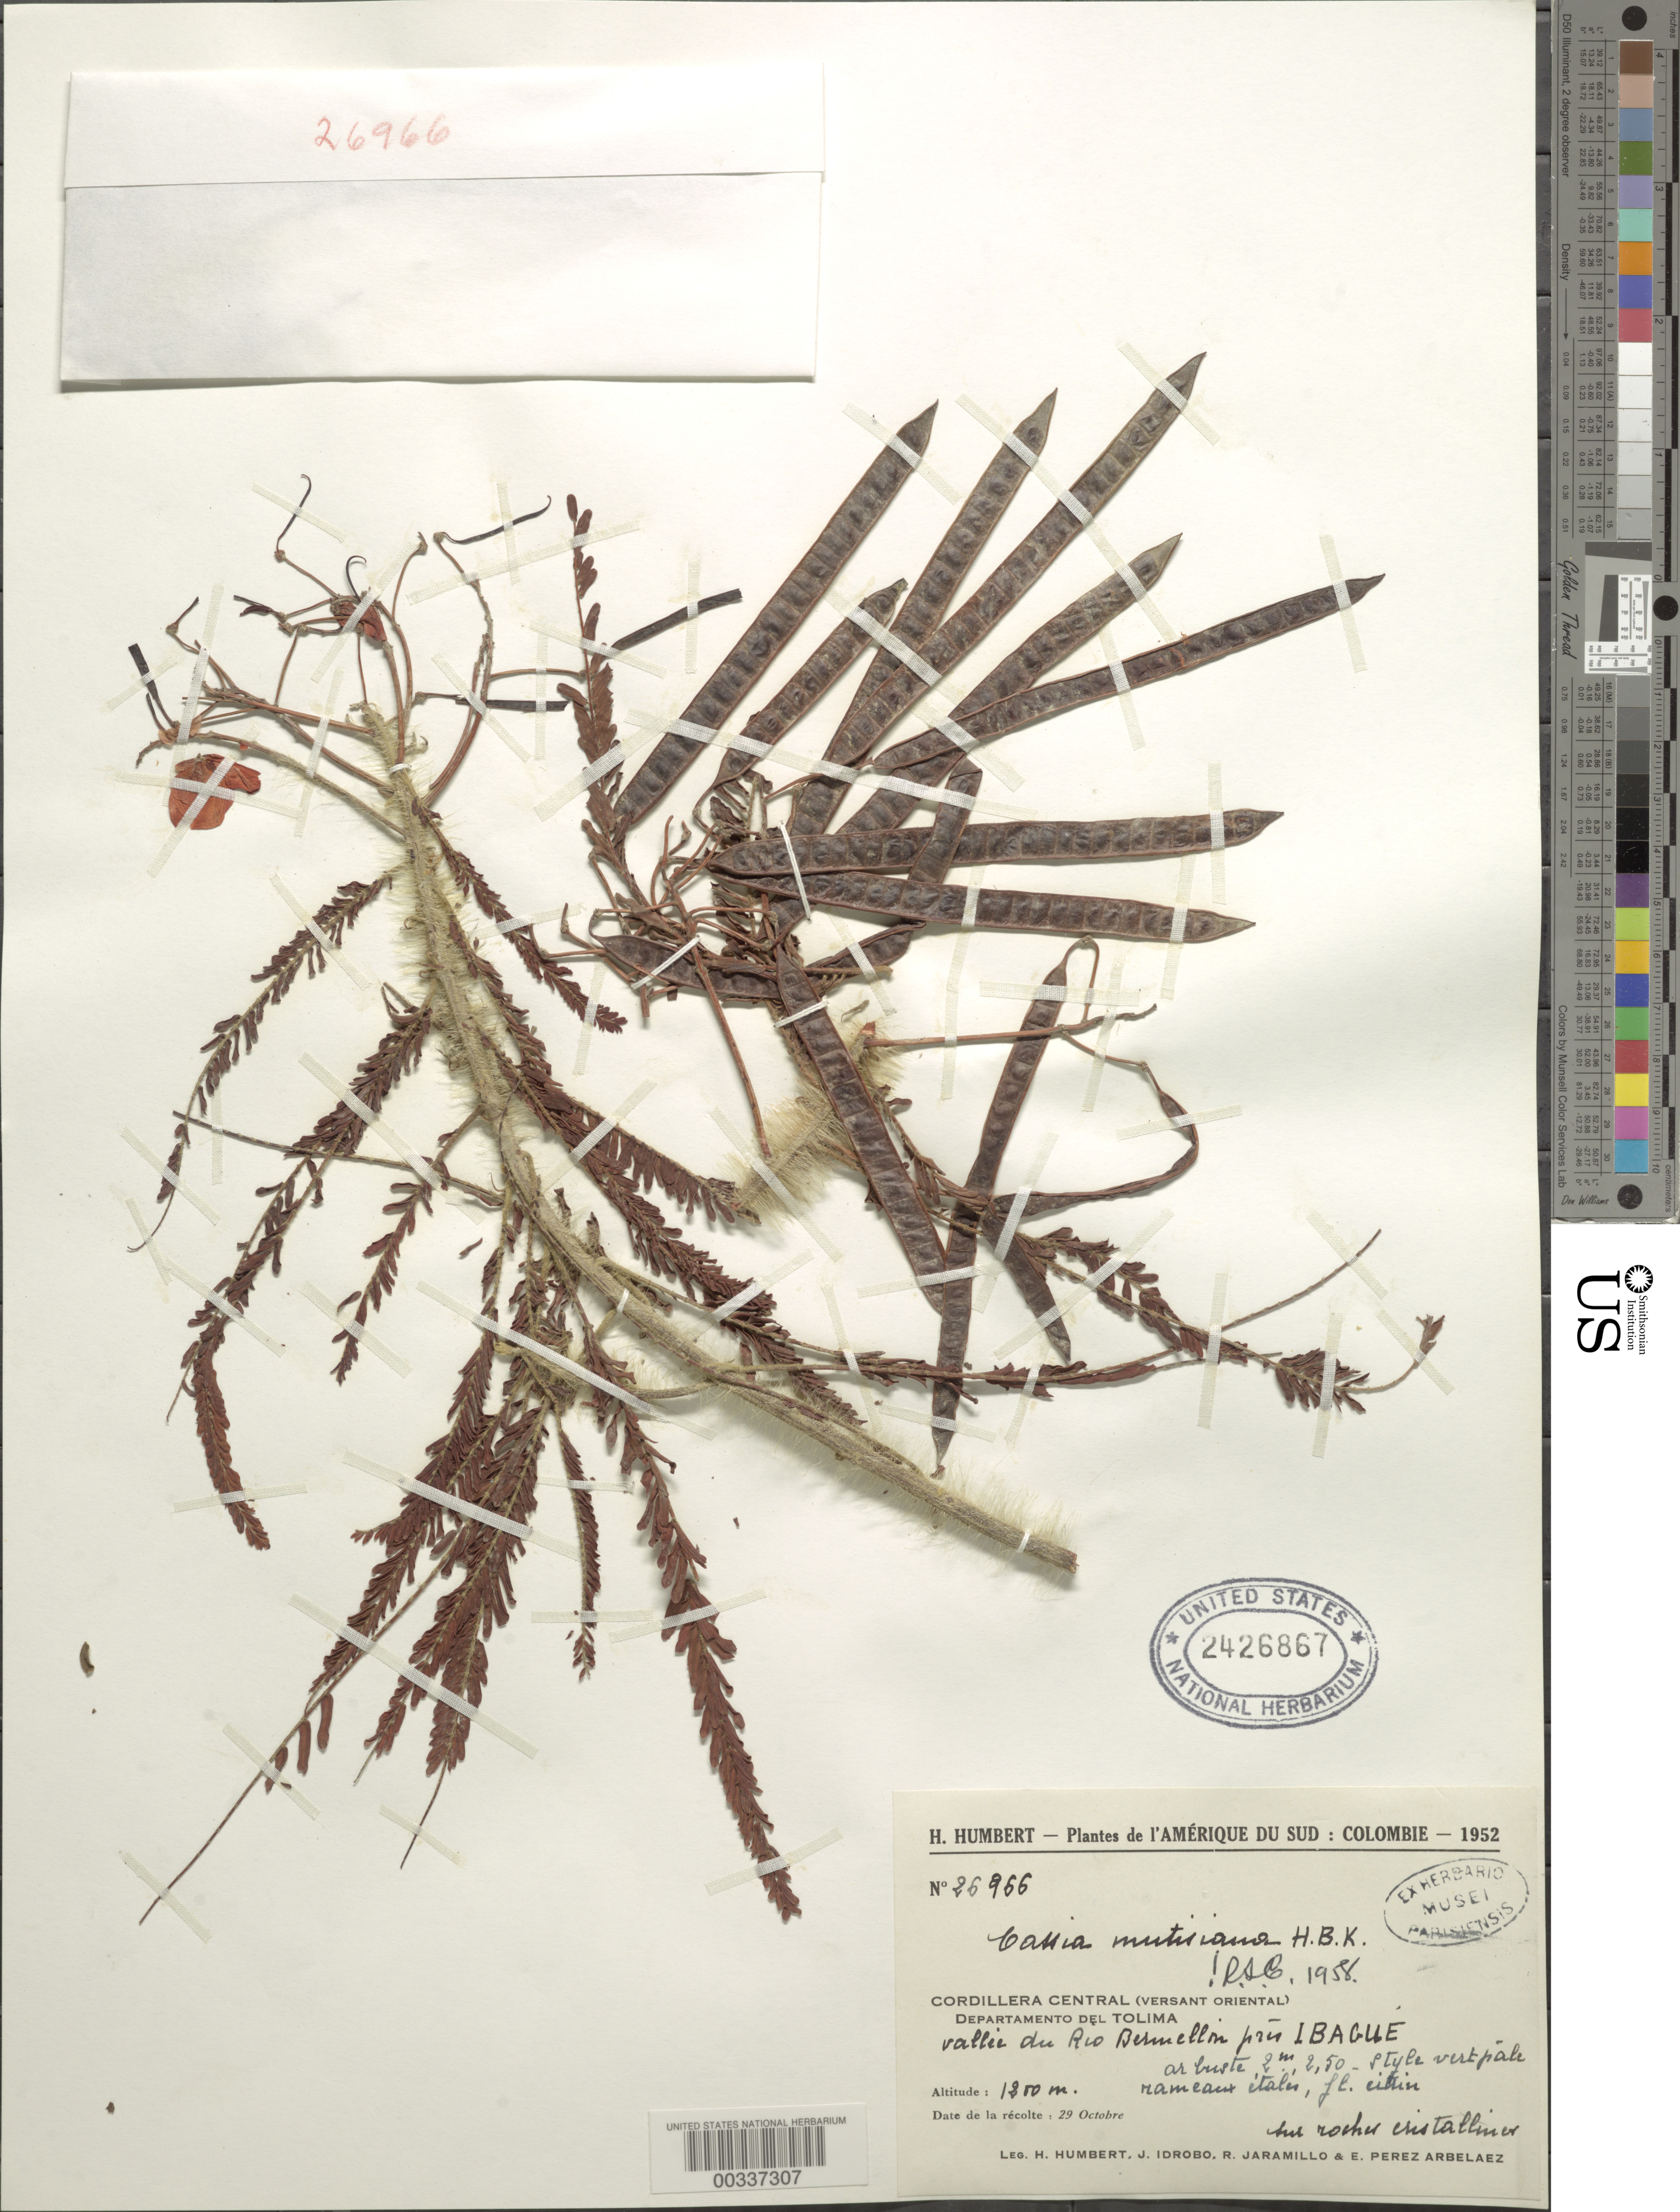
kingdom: Plantae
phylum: Tracheophyta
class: Magnoliopsida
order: Fabales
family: Fabaceae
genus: Senna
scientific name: Senna mutisiana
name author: (Kunth) H.S. Irwin & Barneby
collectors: H. Humbert, J. M. Idrobo, R. Jaramillo M. & E. Pérez Arbeláez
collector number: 26966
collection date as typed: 29 Oct 1952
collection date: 1952-10-29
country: Colombia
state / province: Tolima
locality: Valley of Rio Bermellon pru Ibague; Cordillera Central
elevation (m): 1250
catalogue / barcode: US 2426867